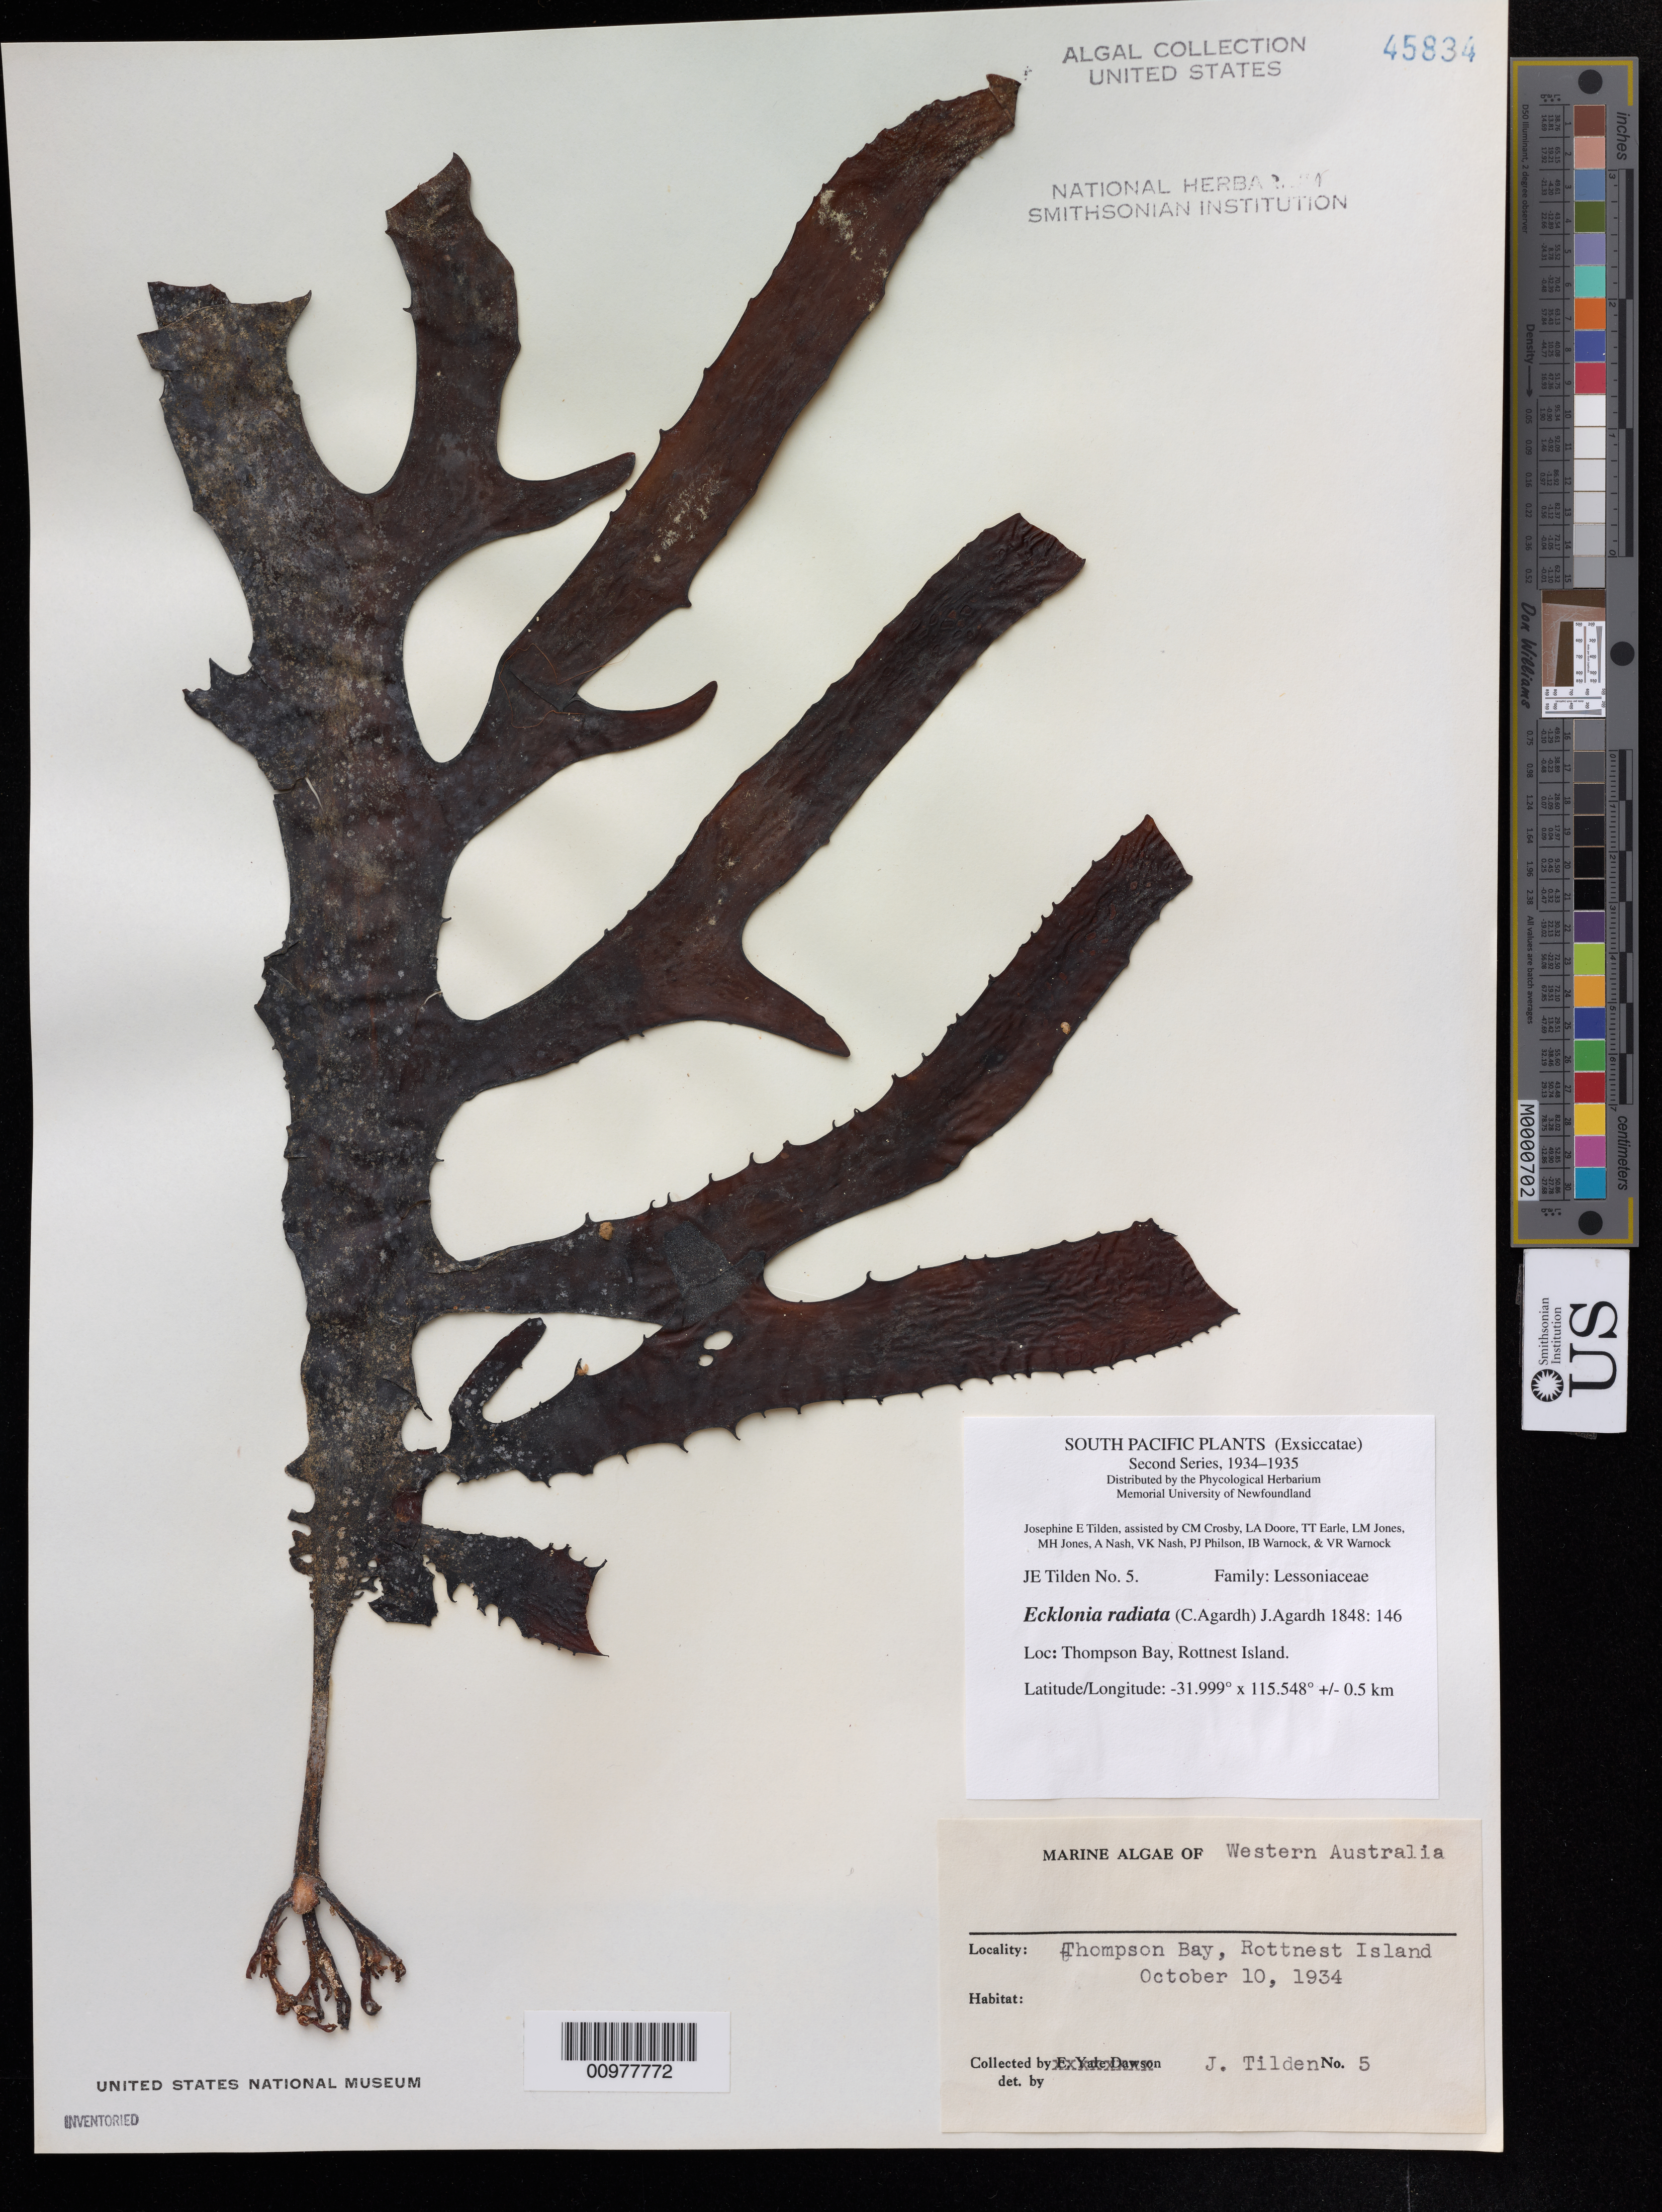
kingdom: Chromista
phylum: Ochrophyta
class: Phaeophyceae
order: Laminariales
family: Lessoniaceae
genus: Ecklonia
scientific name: Ecklonia radiata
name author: (C. Agardh) J. Agardh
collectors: J. E. Tilden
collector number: JET 5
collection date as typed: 10 Oct 1934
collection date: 1934-10-10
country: Australia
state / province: Western Australia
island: Rottnest Island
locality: Thompson Bay, Rottnest Island.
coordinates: -31.999, 115.548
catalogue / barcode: US 45834